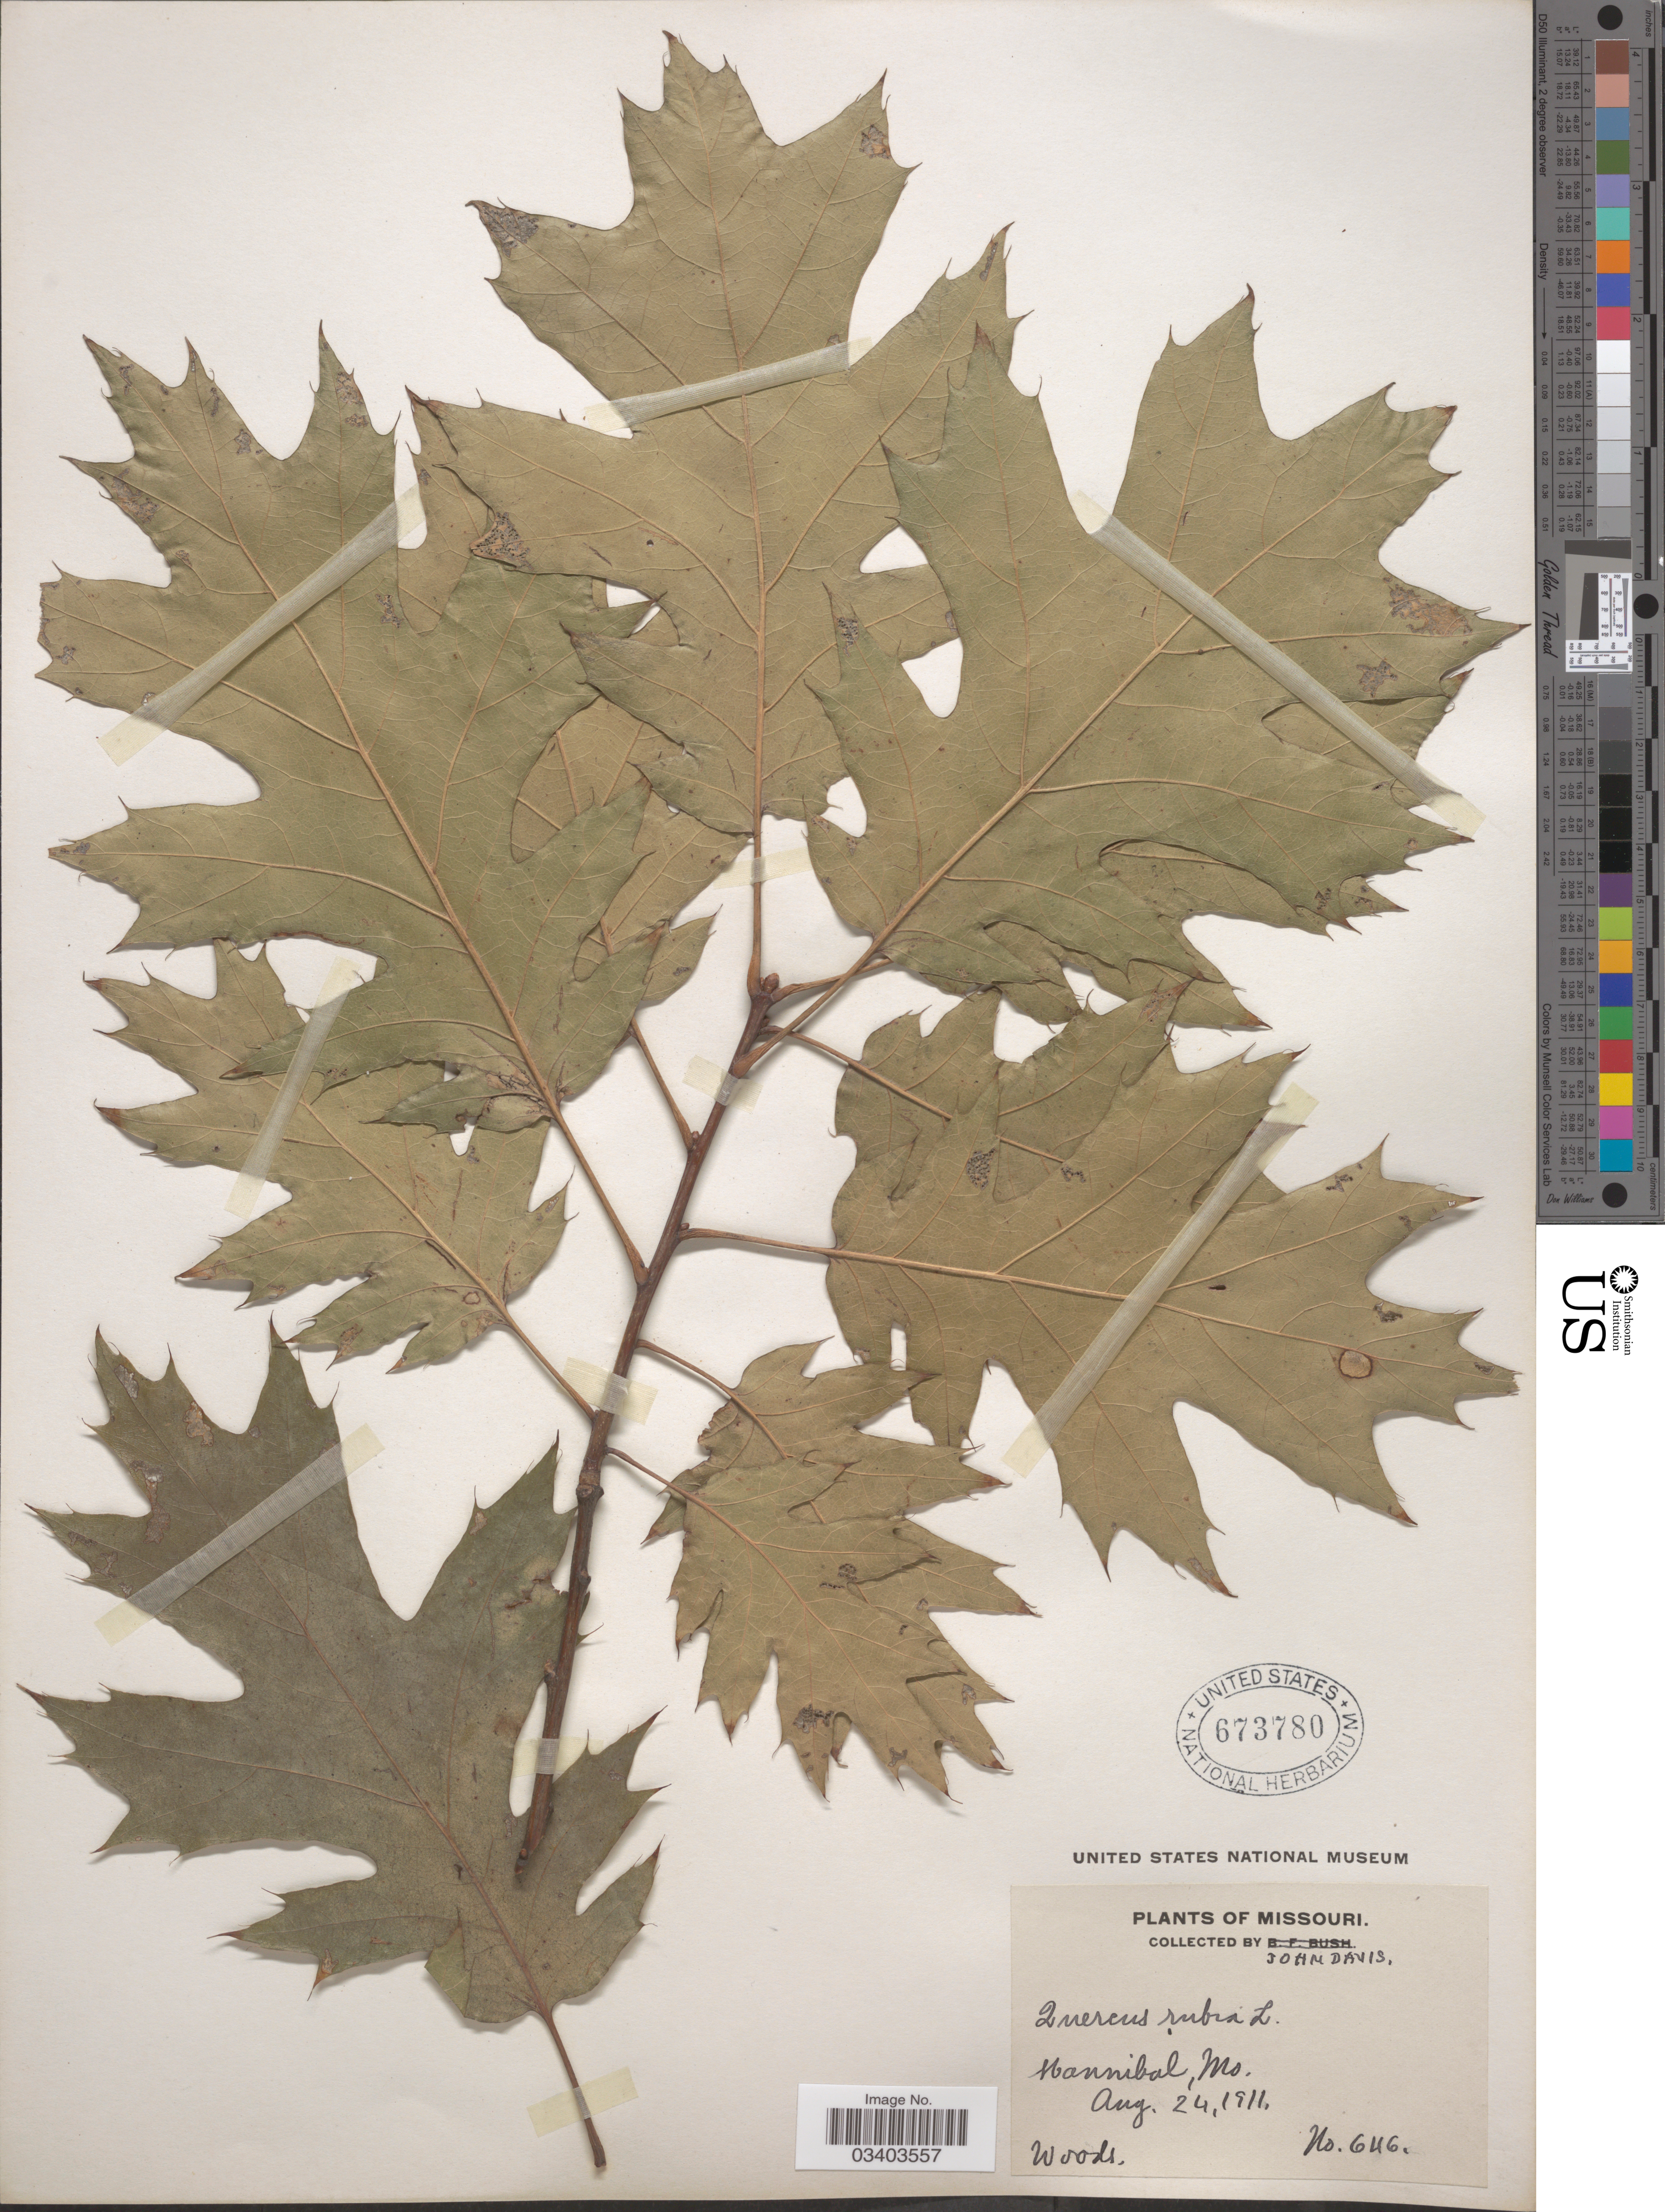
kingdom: Plantae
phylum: Tracheophyta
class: Magnoliopsida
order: Fagales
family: Fagaceae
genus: Quercus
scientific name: Quercus borealis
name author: F. Michx.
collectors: J. Davis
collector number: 646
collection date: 1911-08-24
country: United States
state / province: Missouri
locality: Hannibal.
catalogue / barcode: US 673780